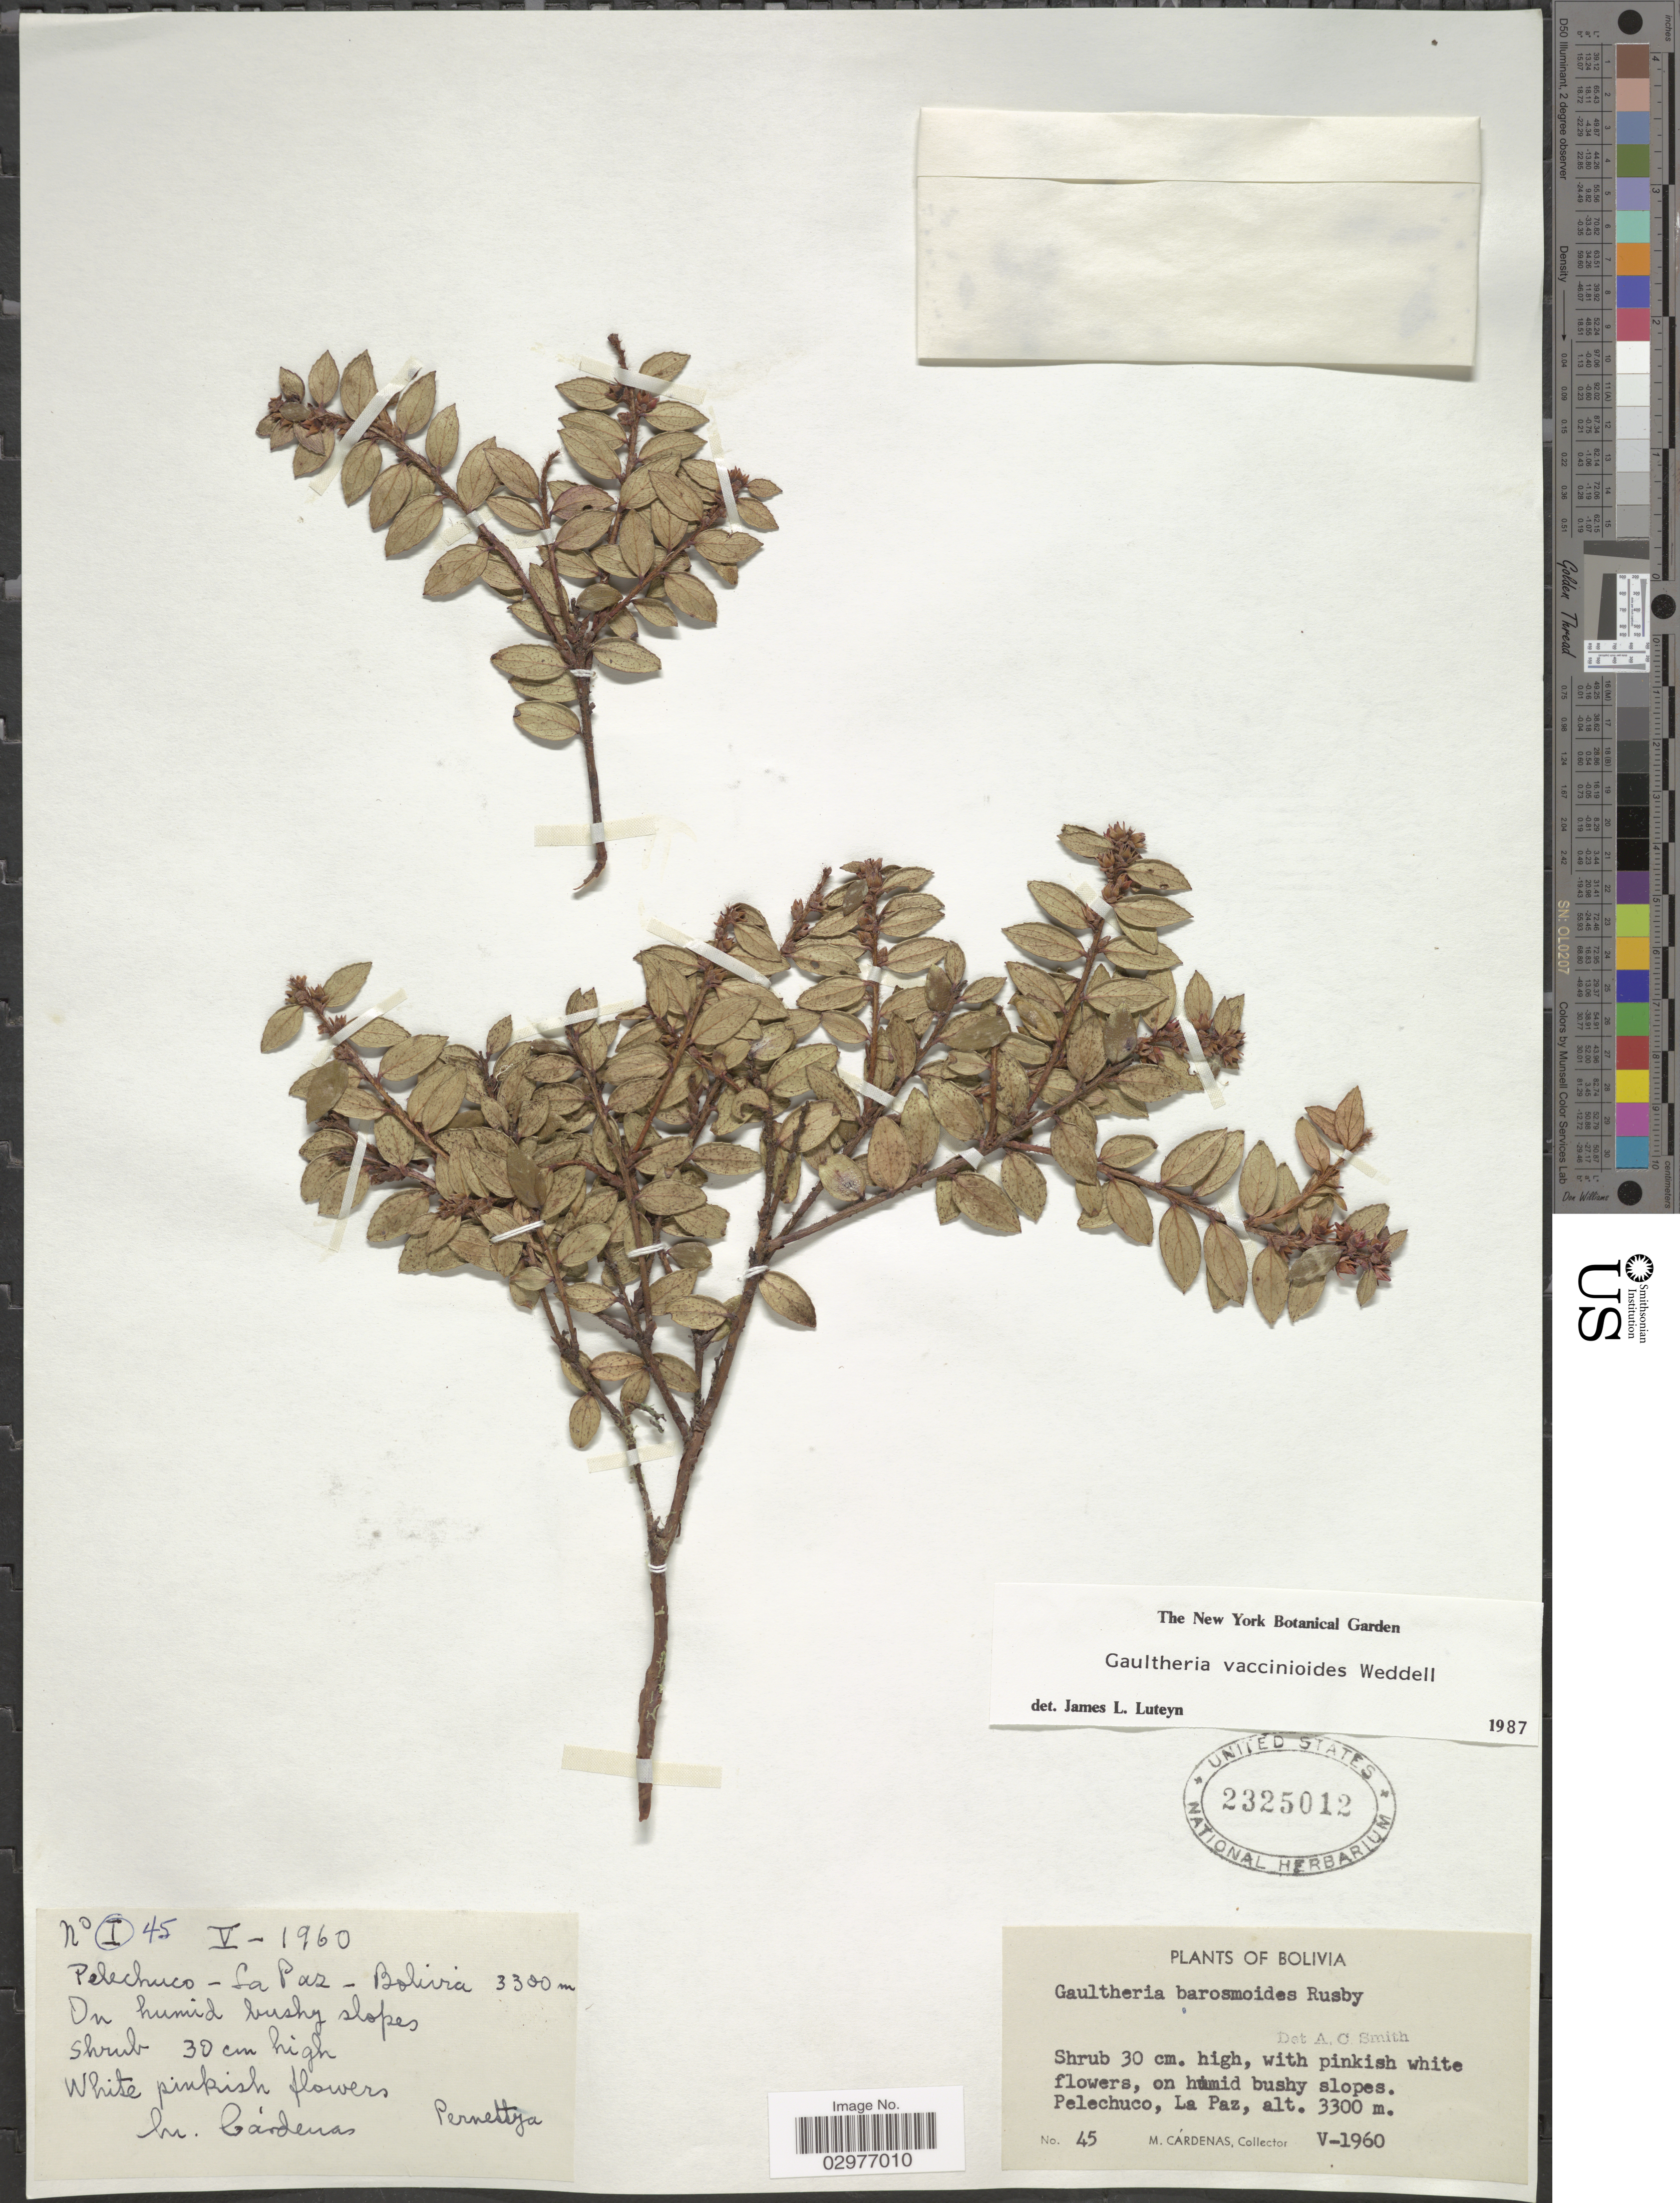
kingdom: Plantae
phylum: Tracheophyta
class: Magnoliopsida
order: Ericales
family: Ericaceae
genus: Gaultheria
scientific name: Gaultheria vaccinioides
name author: Wedd.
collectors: M. Cárdenas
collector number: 45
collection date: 1960-05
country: Bolivia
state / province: La Paz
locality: Pelechuco, La Paz. On humid bushy slopes.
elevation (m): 3300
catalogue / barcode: US 2325012